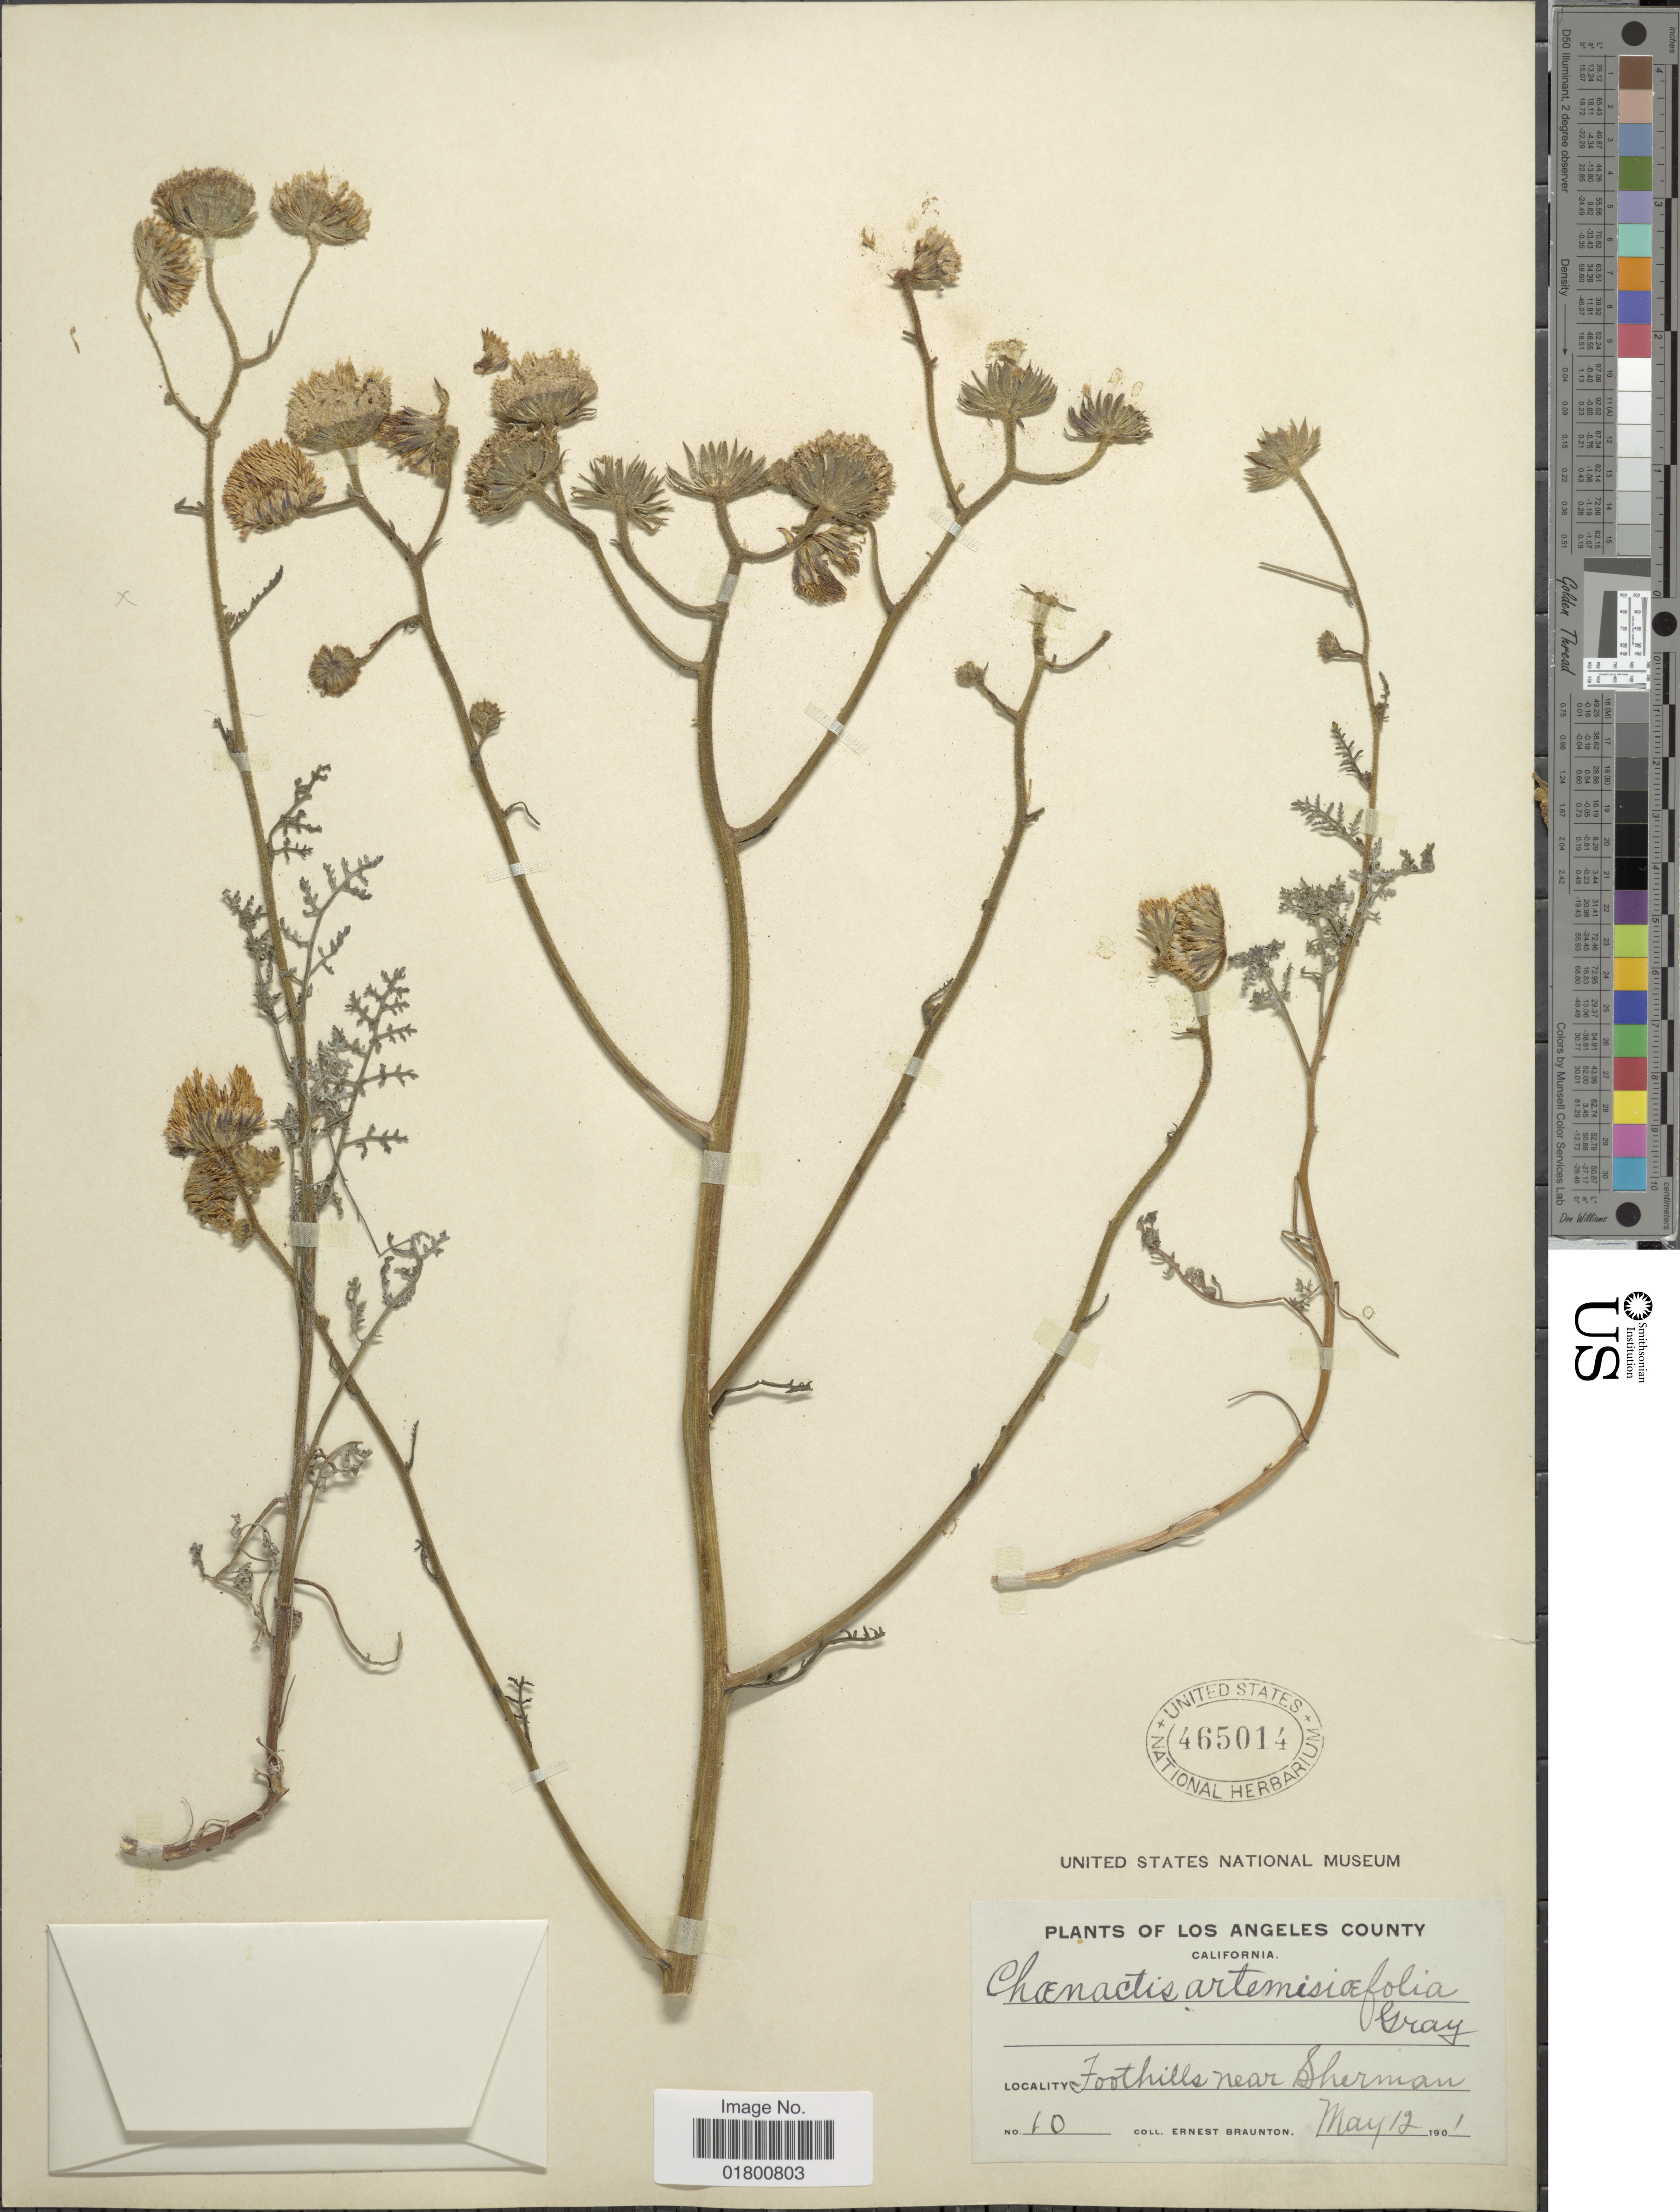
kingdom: Plantae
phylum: Tracheophyta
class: Magnoliopsida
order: Asterales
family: Asteraceae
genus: Chaenactis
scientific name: Chaenactis artemisiifolia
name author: A. Gray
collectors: E. Braunton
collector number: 10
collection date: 1901-05-12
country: United States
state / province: California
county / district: Los Angeles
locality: Los Angeles County, Foothils near Sherman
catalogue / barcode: US 465014